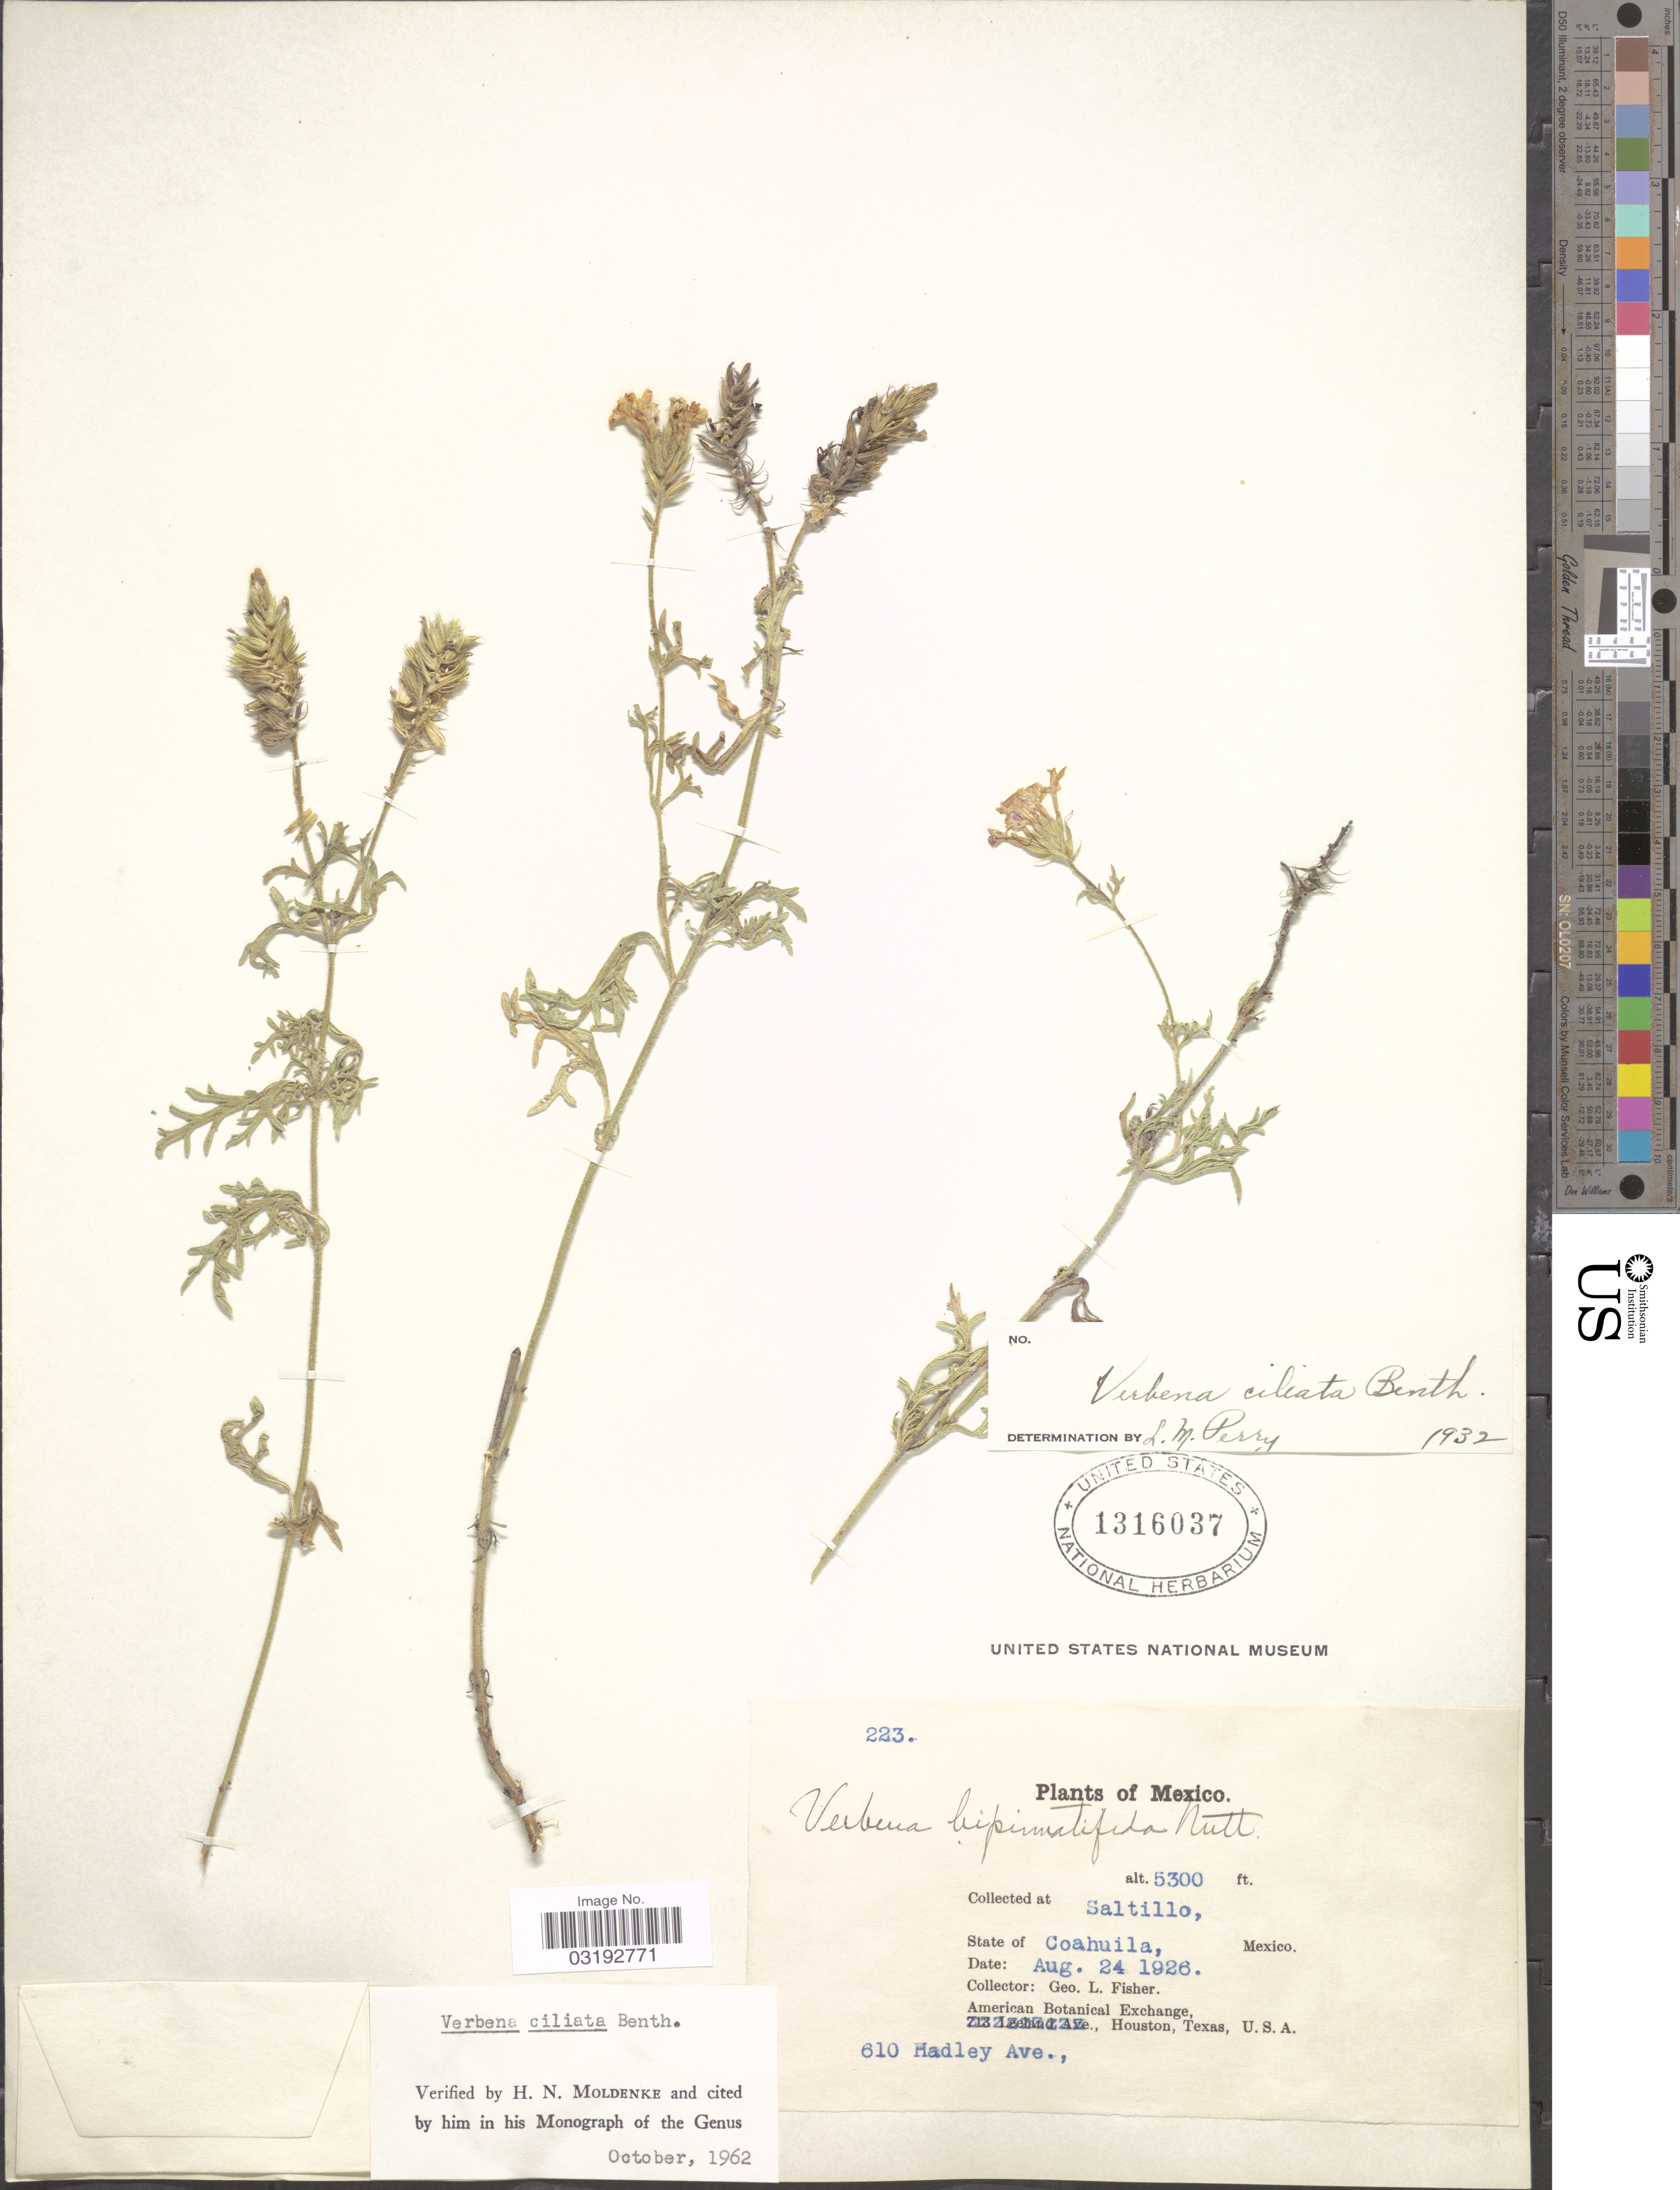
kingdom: Plantae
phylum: Tracheophyta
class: Magnoliopsida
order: Lamiales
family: Verbenaceae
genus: Verbena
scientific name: Verbena ciliata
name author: Benth.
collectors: G. L. Fisher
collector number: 223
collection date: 1926-08-24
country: Mexico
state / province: Coahuila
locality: Saltillo.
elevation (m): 1615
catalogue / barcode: US 1316037